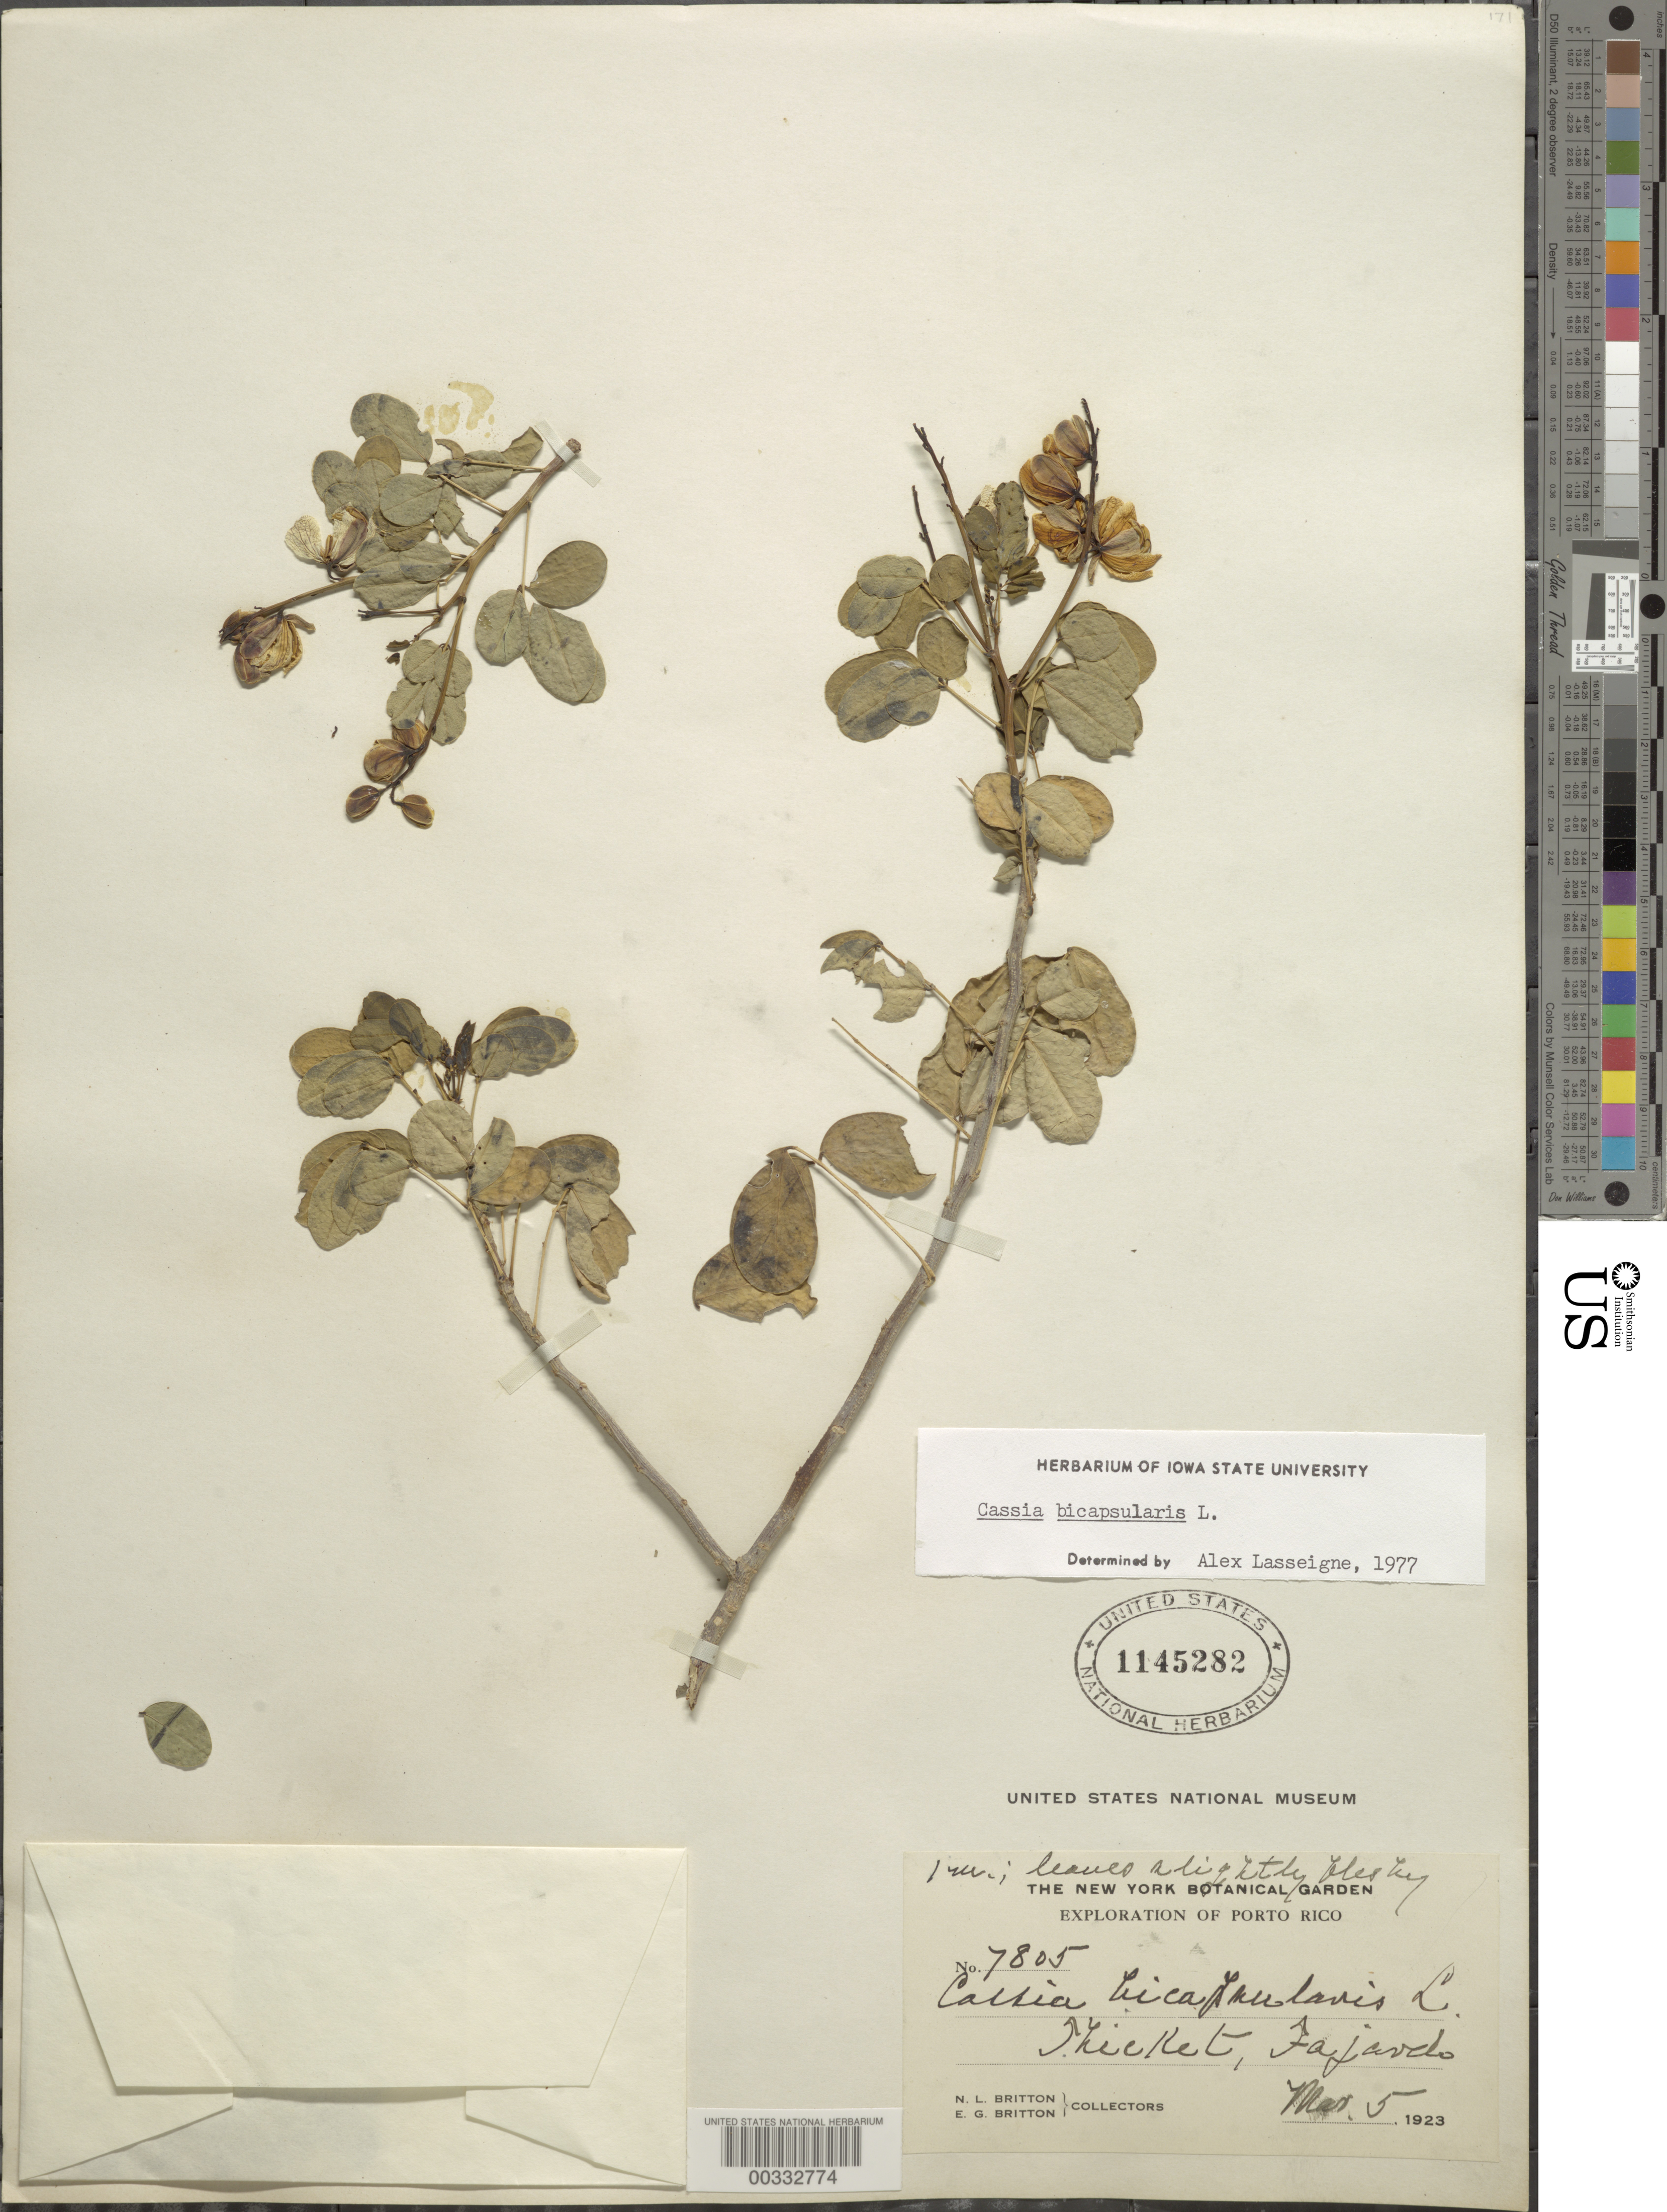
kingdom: Plantae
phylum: Tracheophyta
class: Magnoliopsida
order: Fabales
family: Fabaceae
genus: Senna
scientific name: Senna bicapsularis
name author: (L.) Roxb.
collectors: N. Britton & E. G. Britton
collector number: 78051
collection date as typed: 05 Mar 1923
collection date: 1923-03-05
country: Puerto Rico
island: Greater Antilles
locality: Fajardo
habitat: Thicket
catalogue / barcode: US 1145282